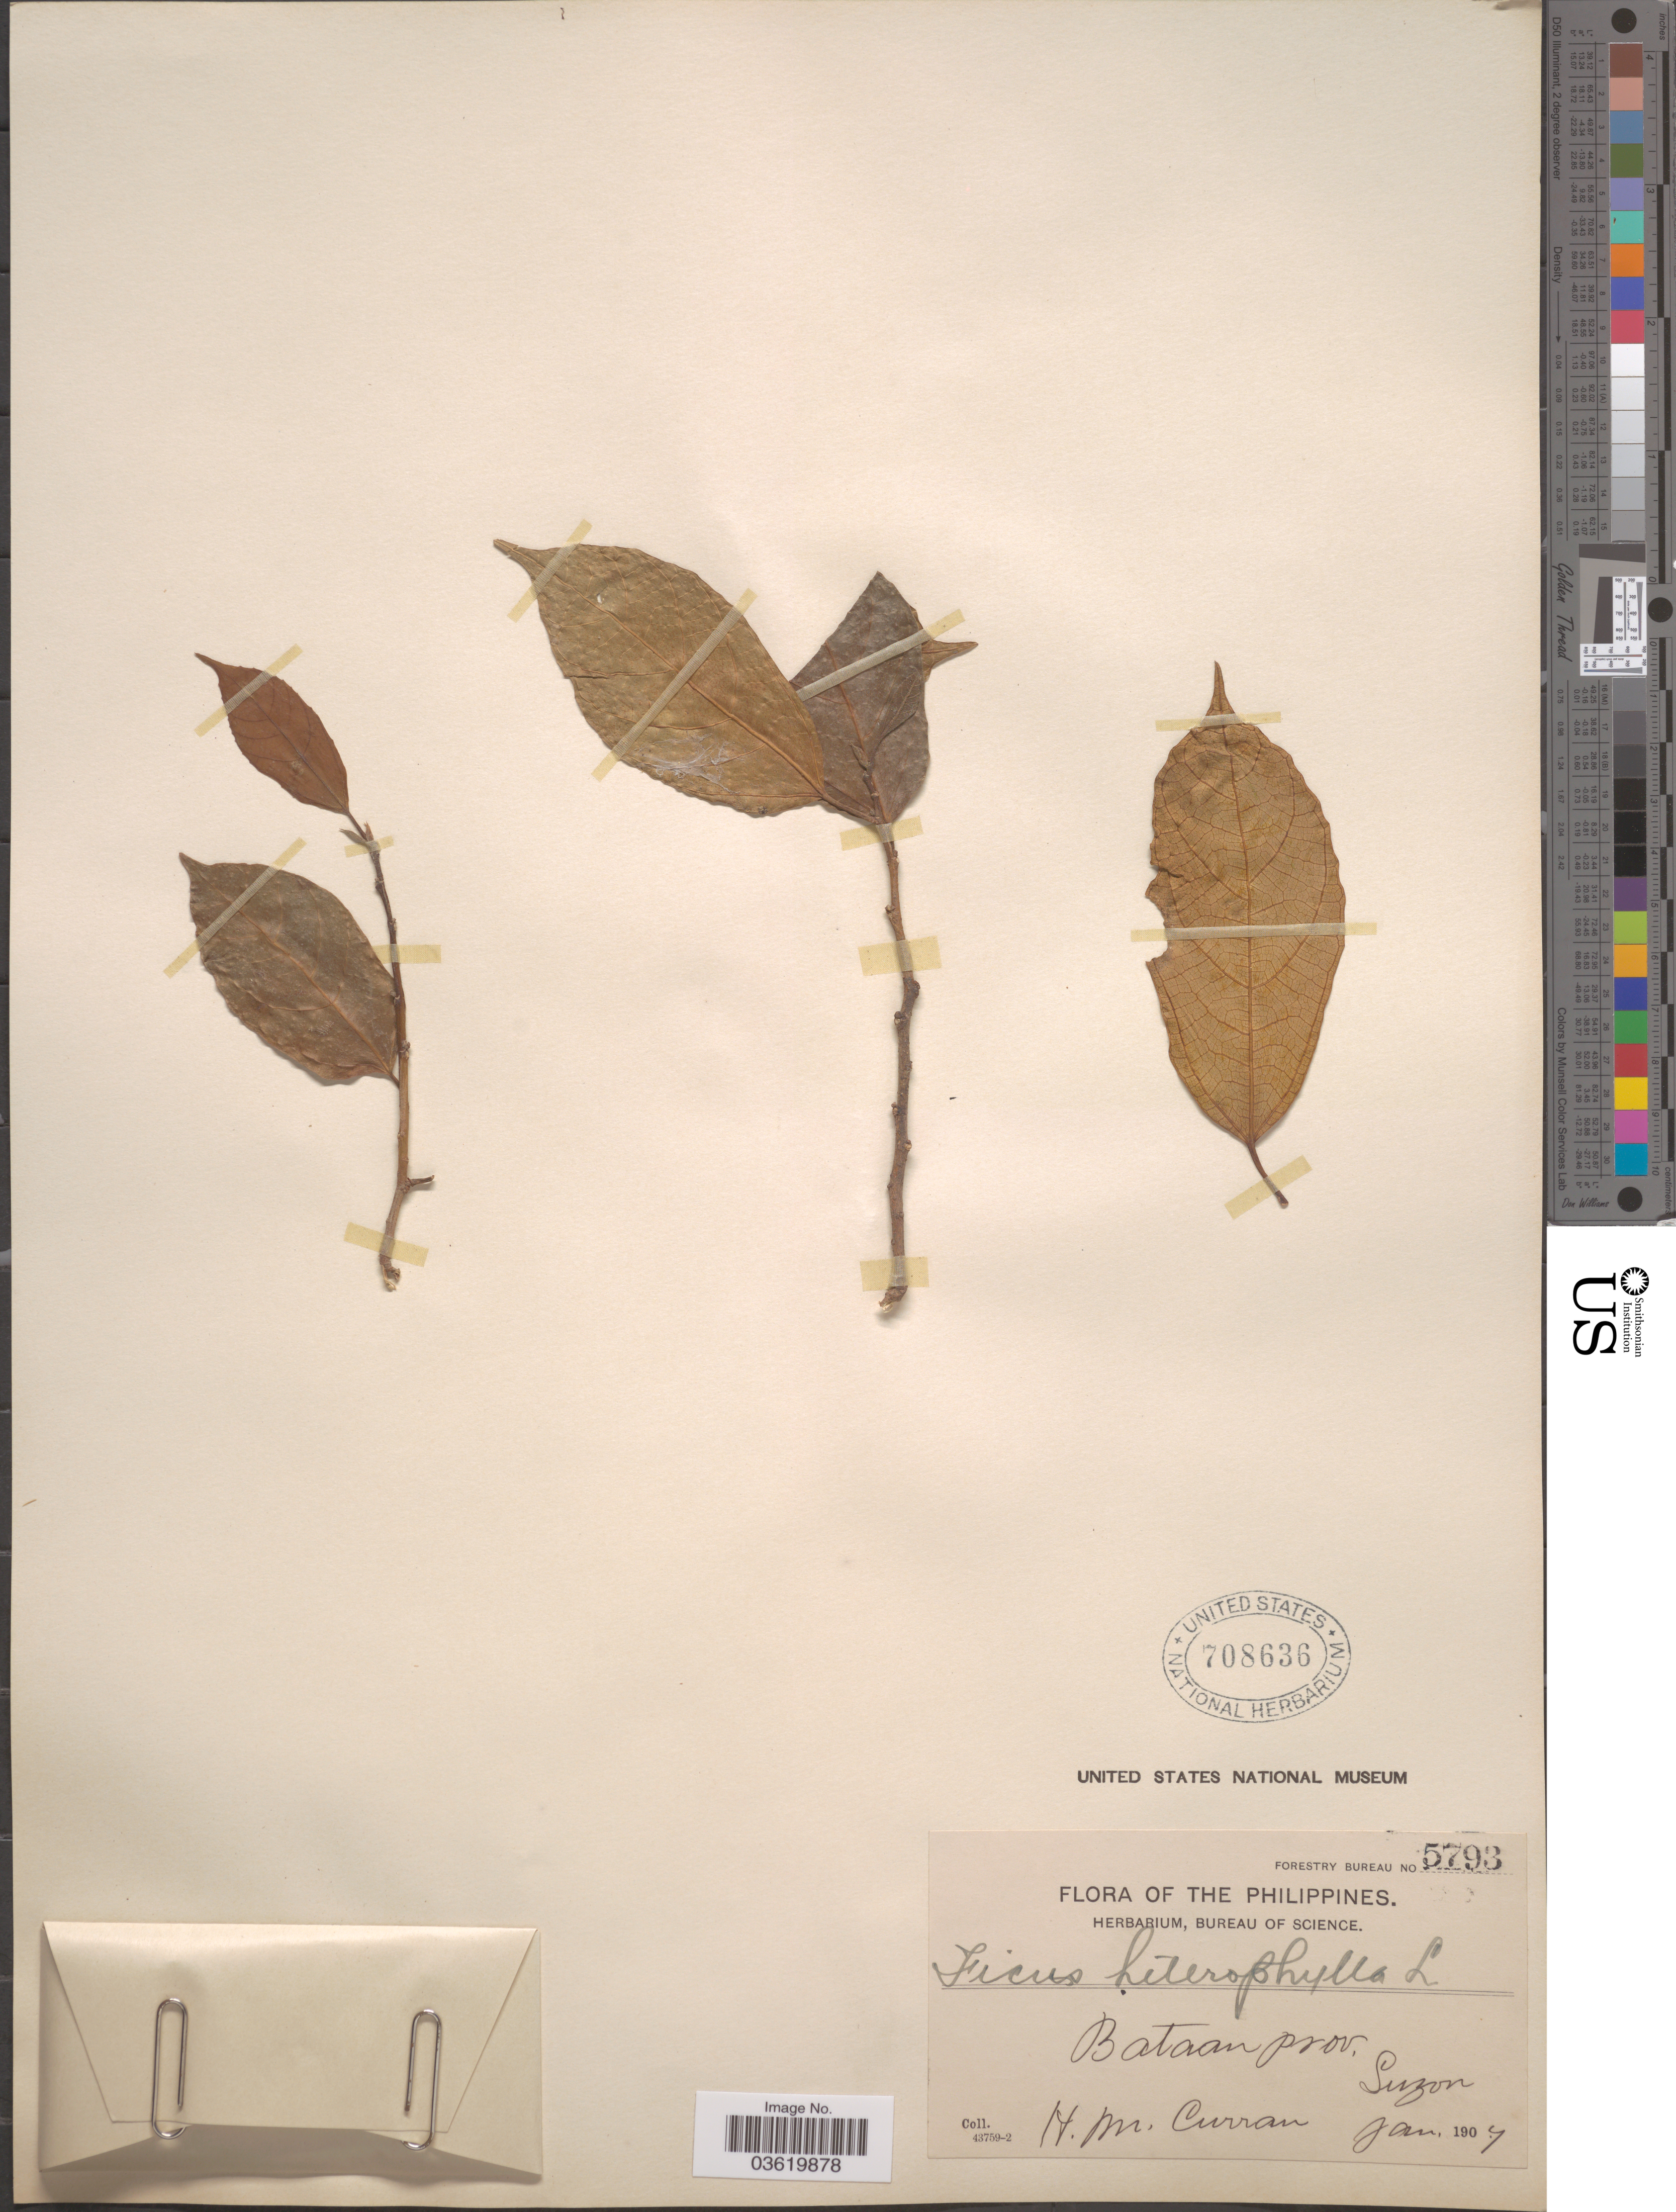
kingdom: Plantae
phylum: Tracheophyta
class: Magnoliopsida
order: Rosales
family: Moraceae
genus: Ficus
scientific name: Ficus ulmifolia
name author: Lam.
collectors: H. M. Curran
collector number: Forestry Bureau 5793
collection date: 1904-01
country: Philippines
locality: Bataan prov., Luzon.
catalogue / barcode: US 708636